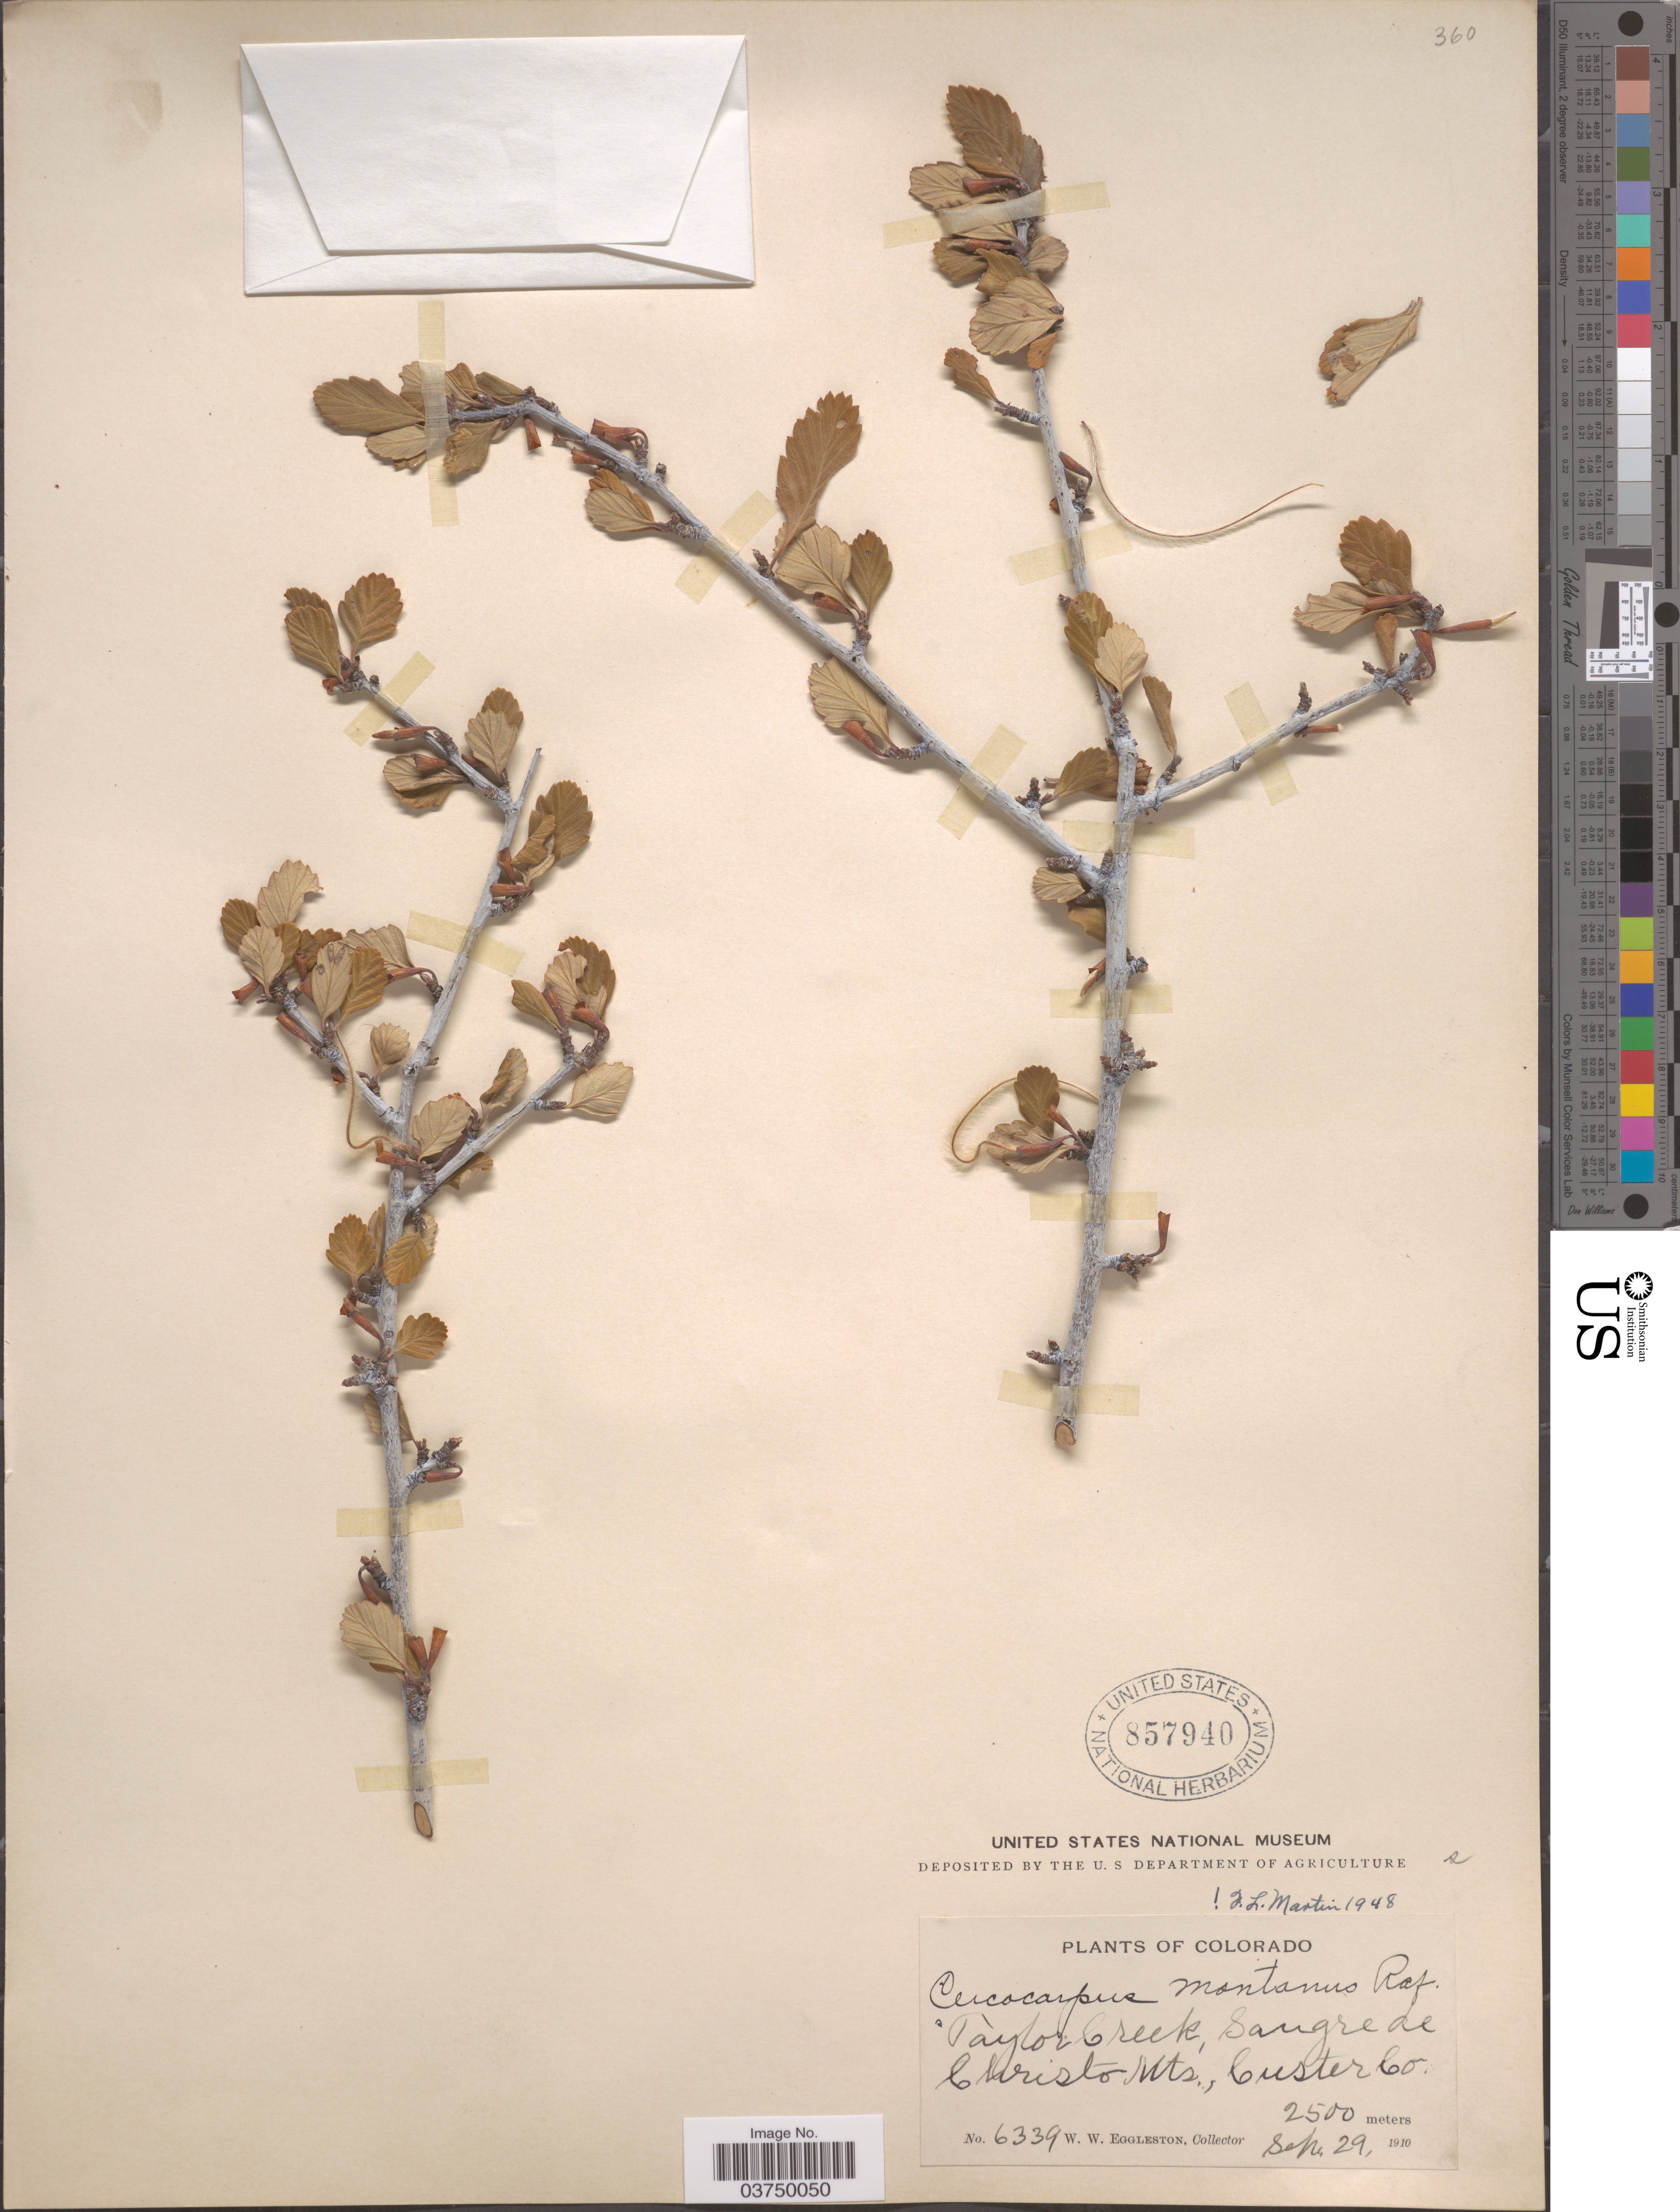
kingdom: Plantae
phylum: Tracheophyta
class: Magnoliopsida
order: Rosales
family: Rosaceae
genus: Cercocarpus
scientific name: Cercocarpus montanus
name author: Raf.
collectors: W. W. Eggleston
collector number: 6339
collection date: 1910-09-29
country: United States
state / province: Colorado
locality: Taylor Creek, Sangre de Christo Mts., Custer Co.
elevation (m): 2500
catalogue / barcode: US 857940